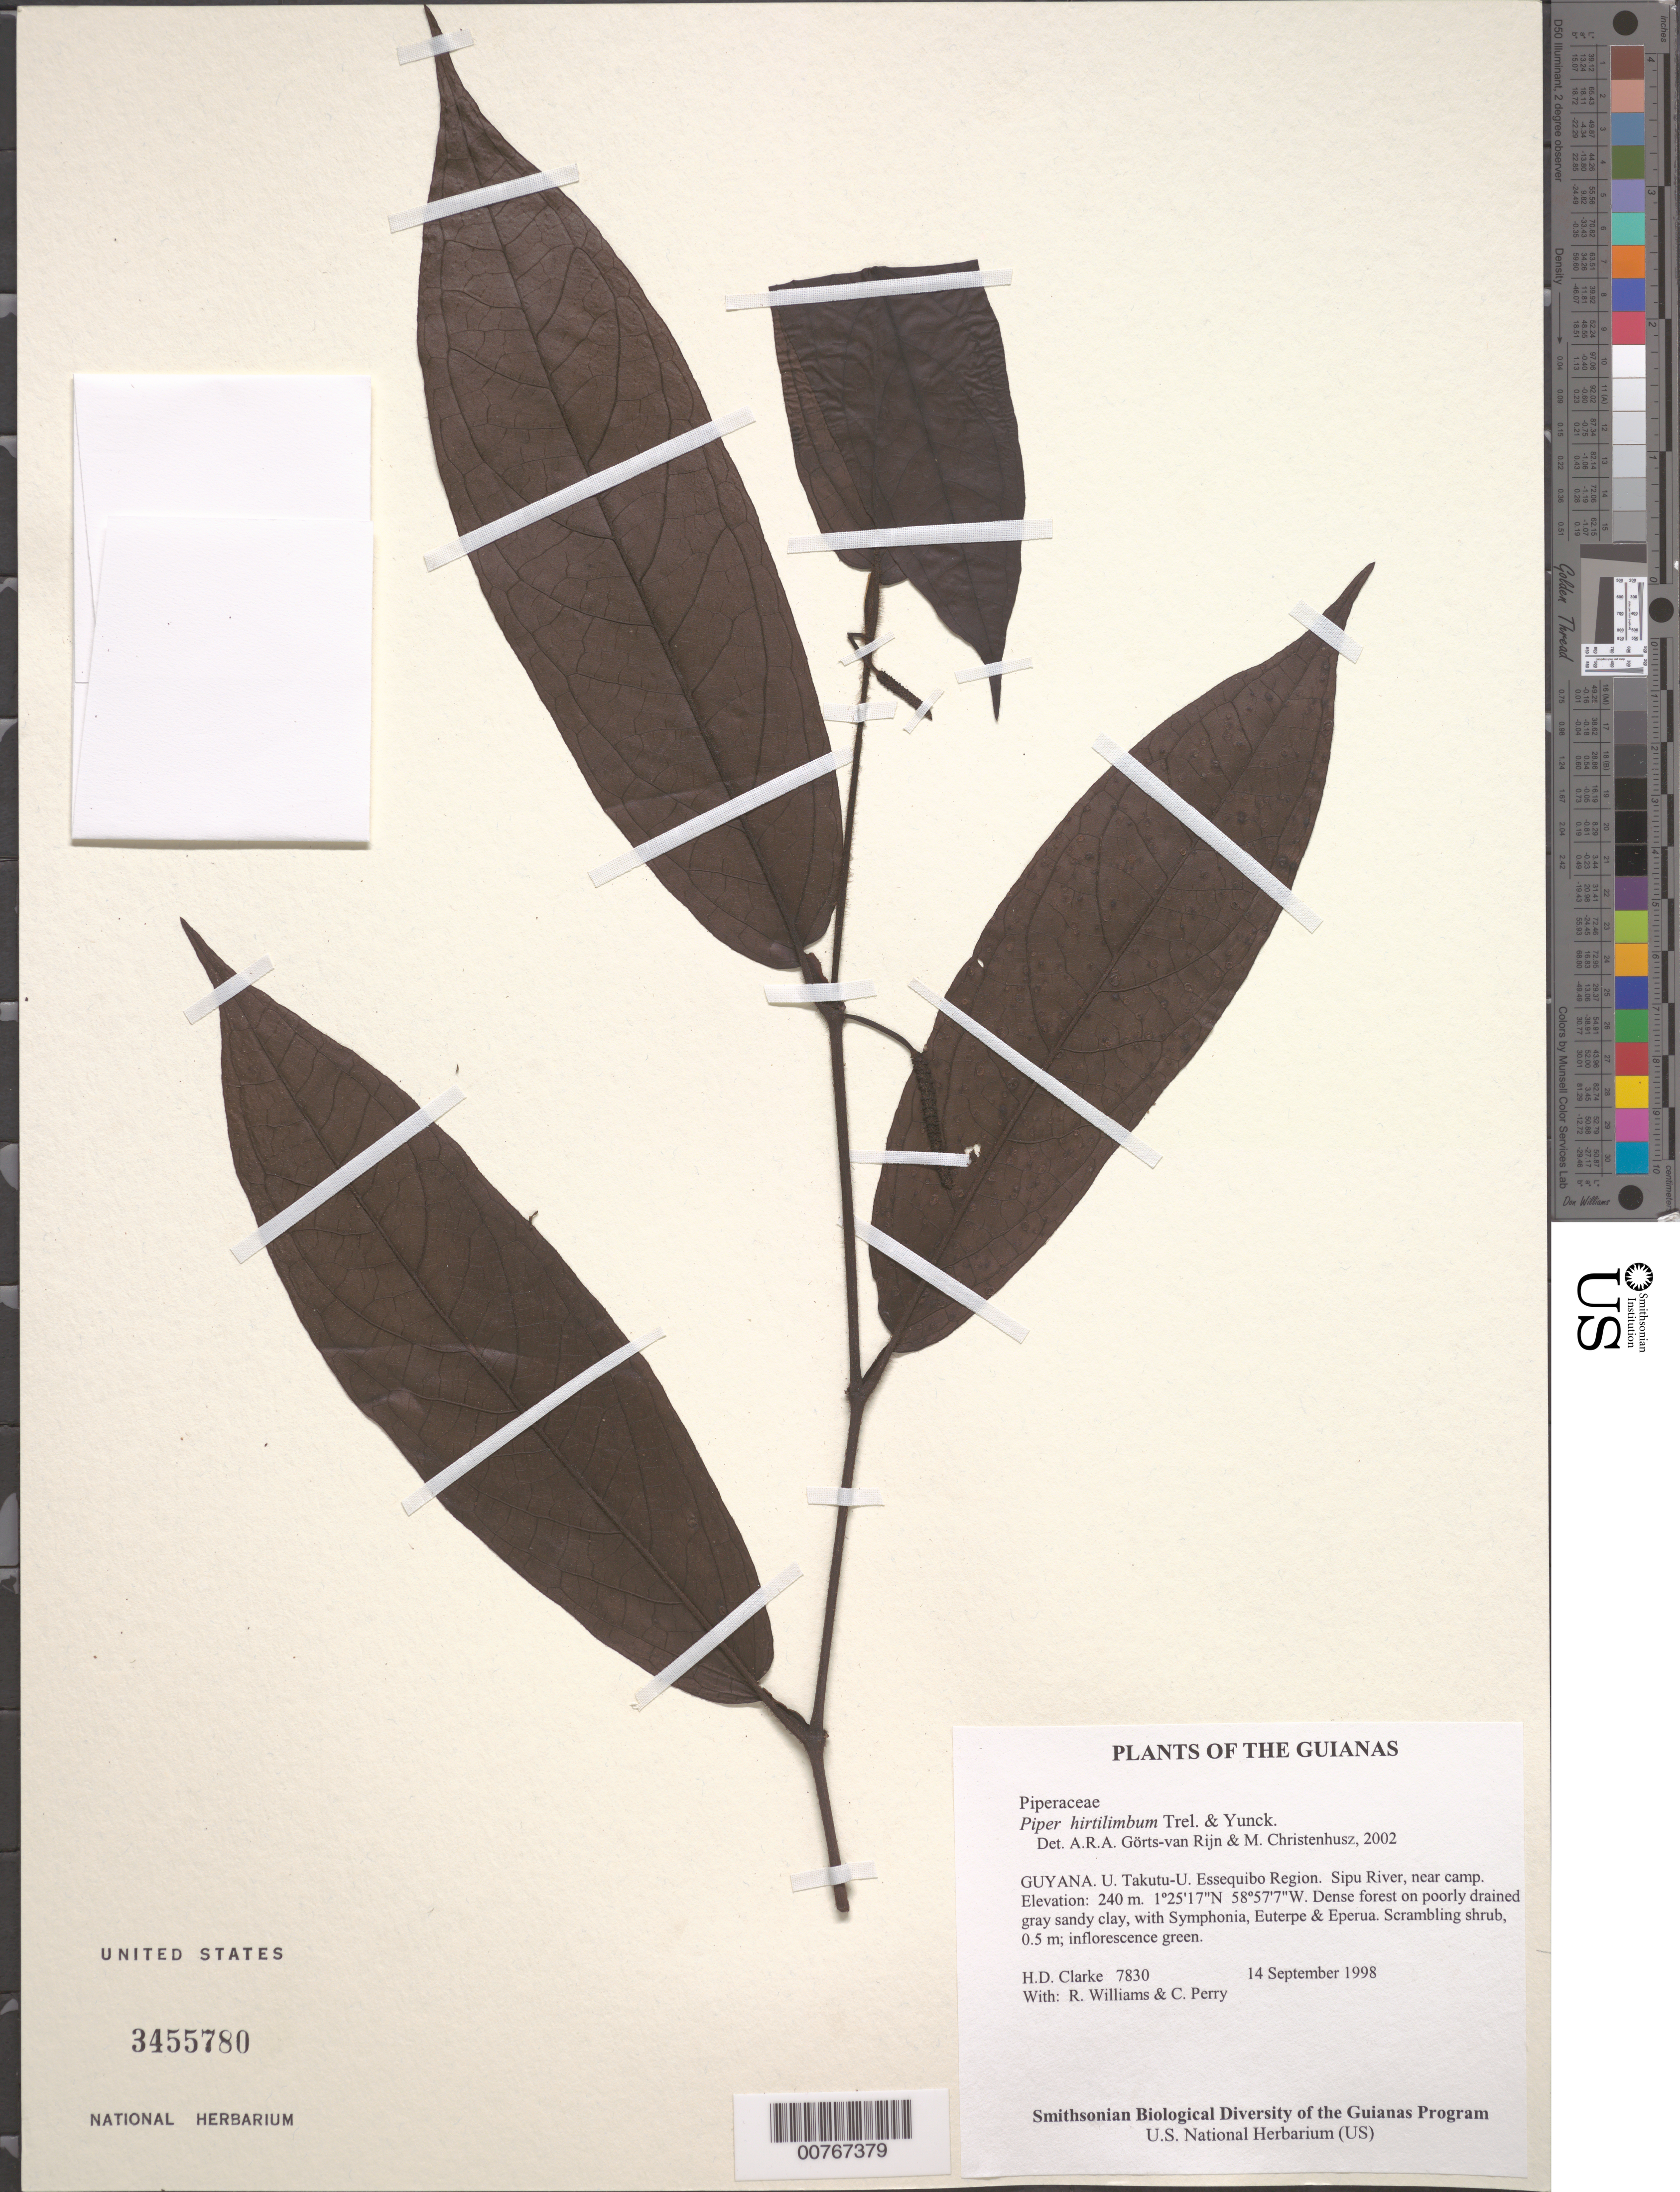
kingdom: Plantae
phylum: Tracheophyta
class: Magnoliopsida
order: Piperales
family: Piperaceae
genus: Piper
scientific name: Piper hirtilimbum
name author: Trel. & Yunck.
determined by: Görts-van Rijn, A. R.; Christenhusz, M. J.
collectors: H. D. Clarke, R. Williams & C. Perry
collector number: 7830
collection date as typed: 14 September 1998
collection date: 1998-09-14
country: Guyana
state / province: U. Takutu-U. Essequibo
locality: Sipu River, near camp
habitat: Dense forest on poorly drained gray sandy clay, with Symphonia, Euterpe & Eperua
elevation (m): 240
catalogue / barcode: US 3455780